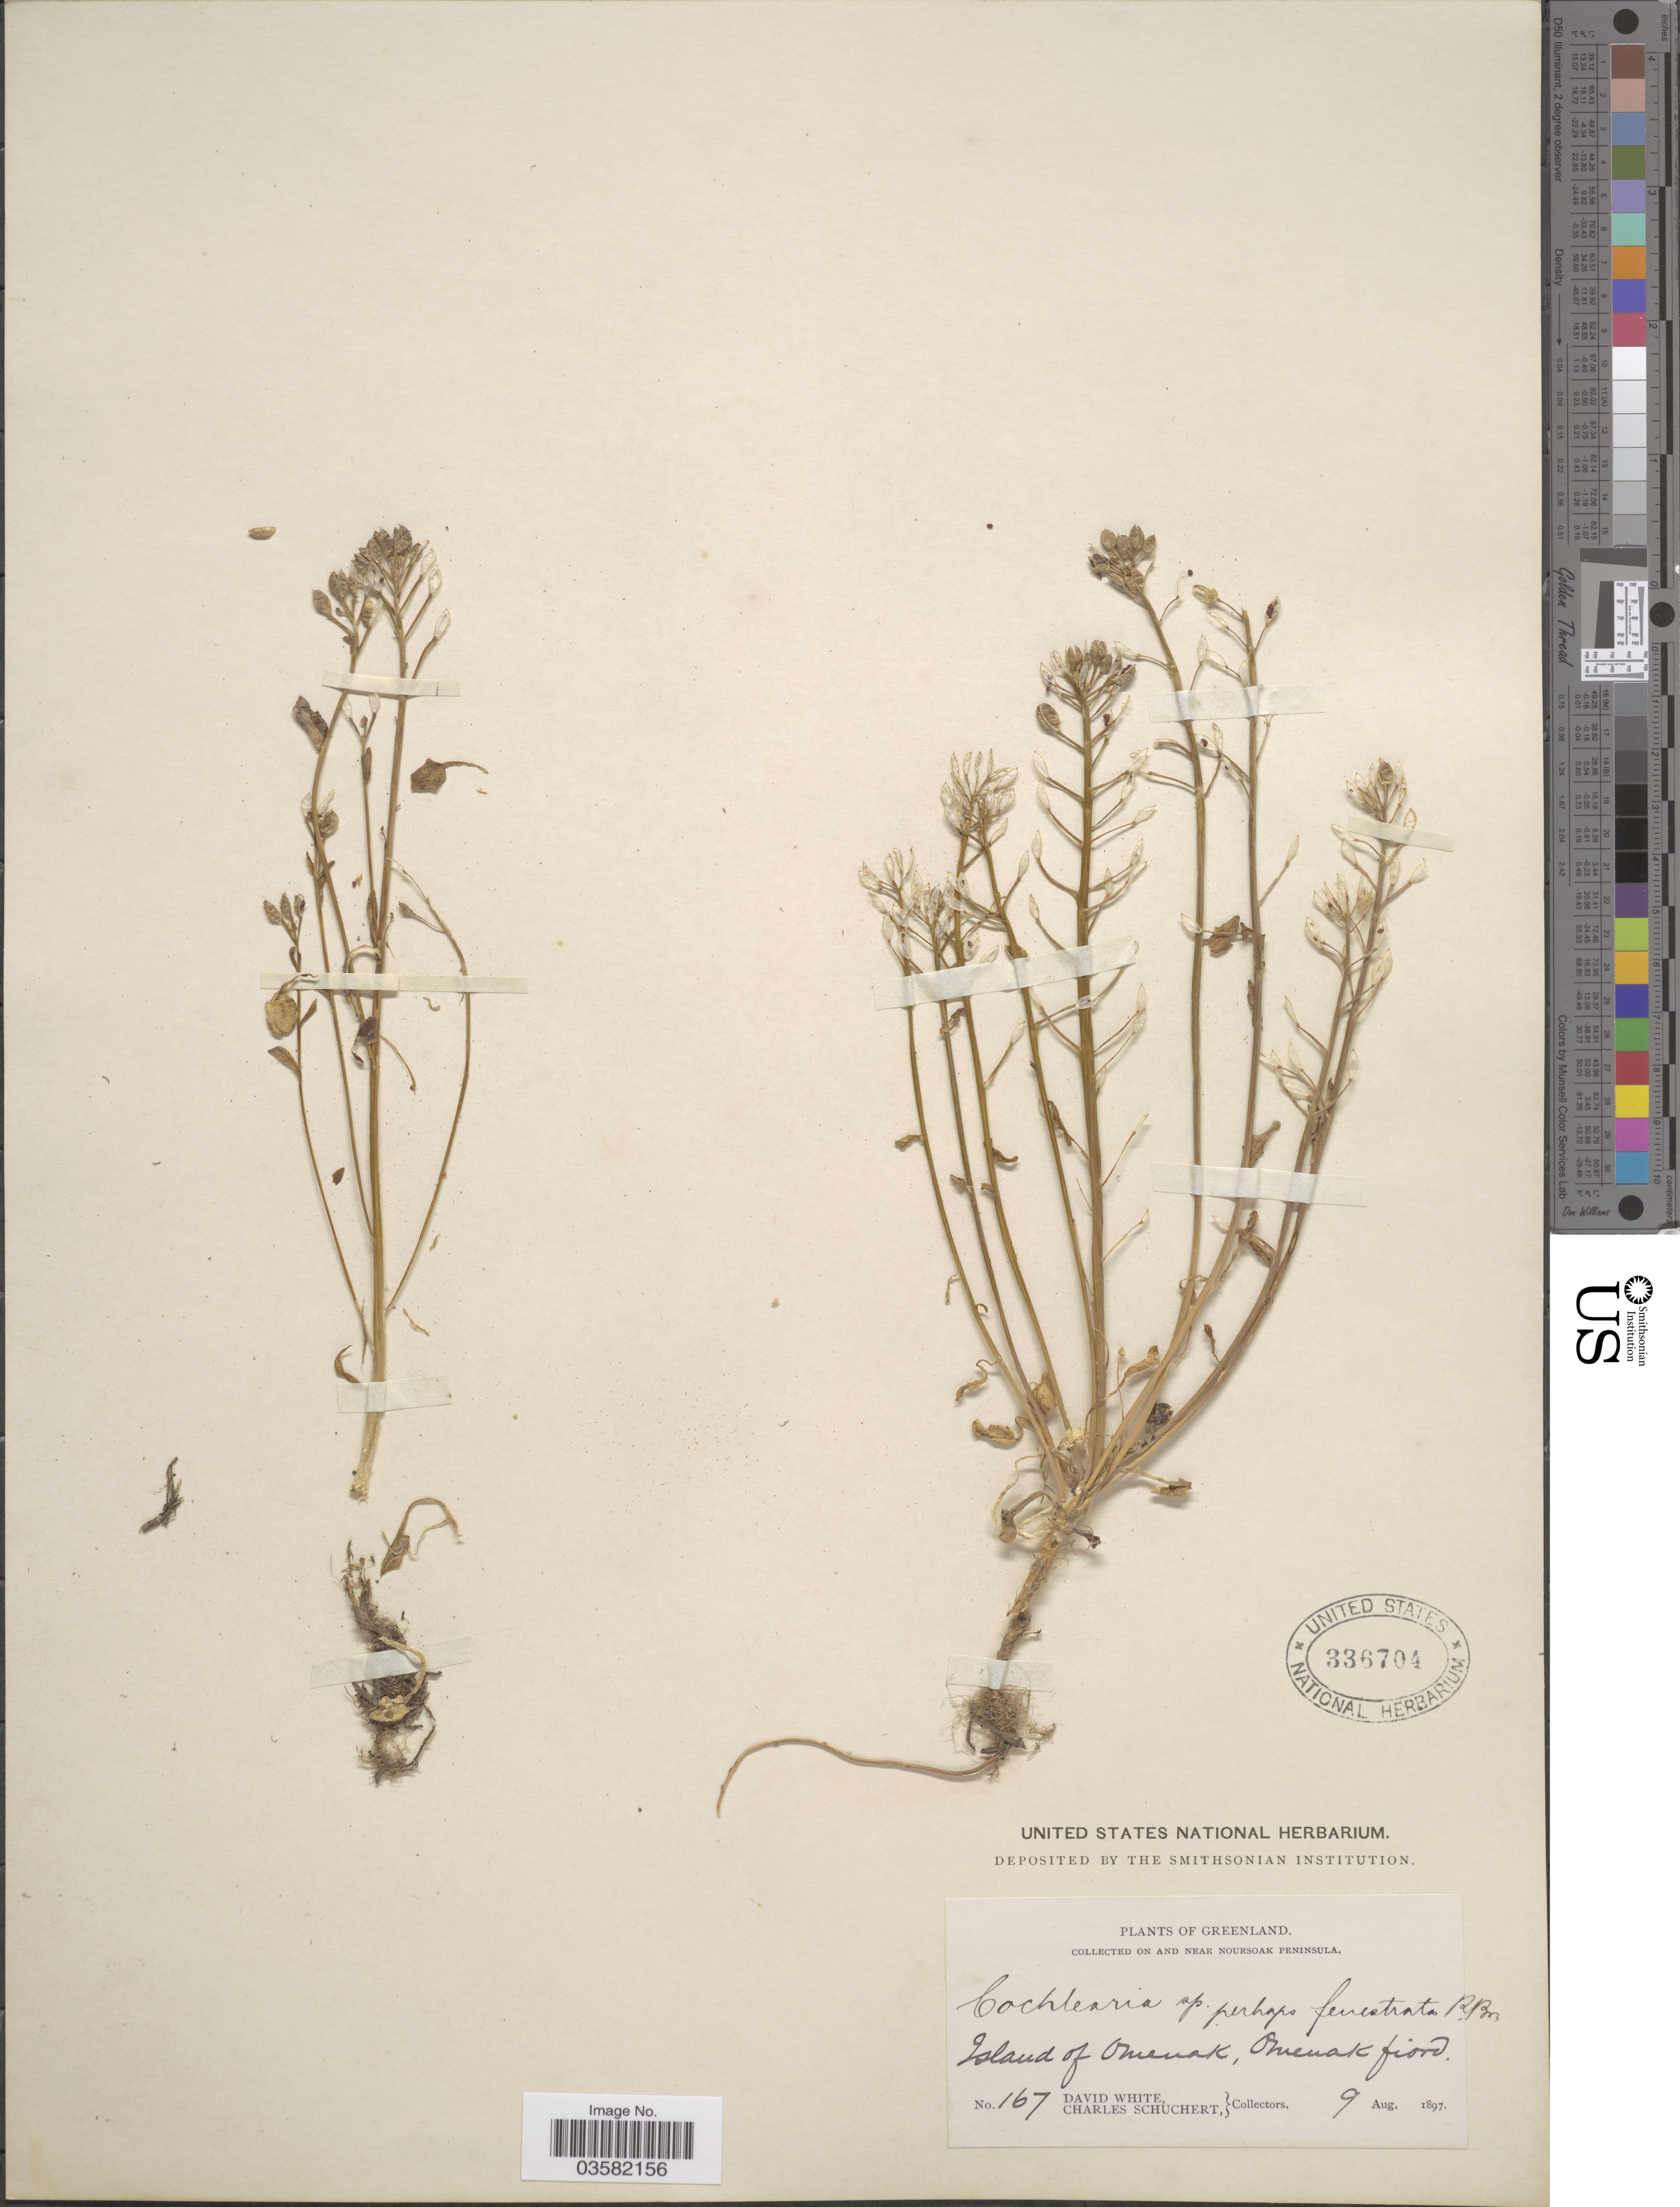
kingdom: Plantae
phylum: Tracheophyta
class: Magnoliopsida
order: Brassicales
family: Brassicaceae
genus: Cochlearia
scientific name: Cochlearia fenestrata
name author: R. Br. ex DC.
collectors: D. White & C. Schuchert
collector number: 167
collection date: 1897-08-09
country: Greenland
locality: On and near Noursoak Peninsula. Island of Omenak, Omenak fiord.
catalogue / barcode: US 336704